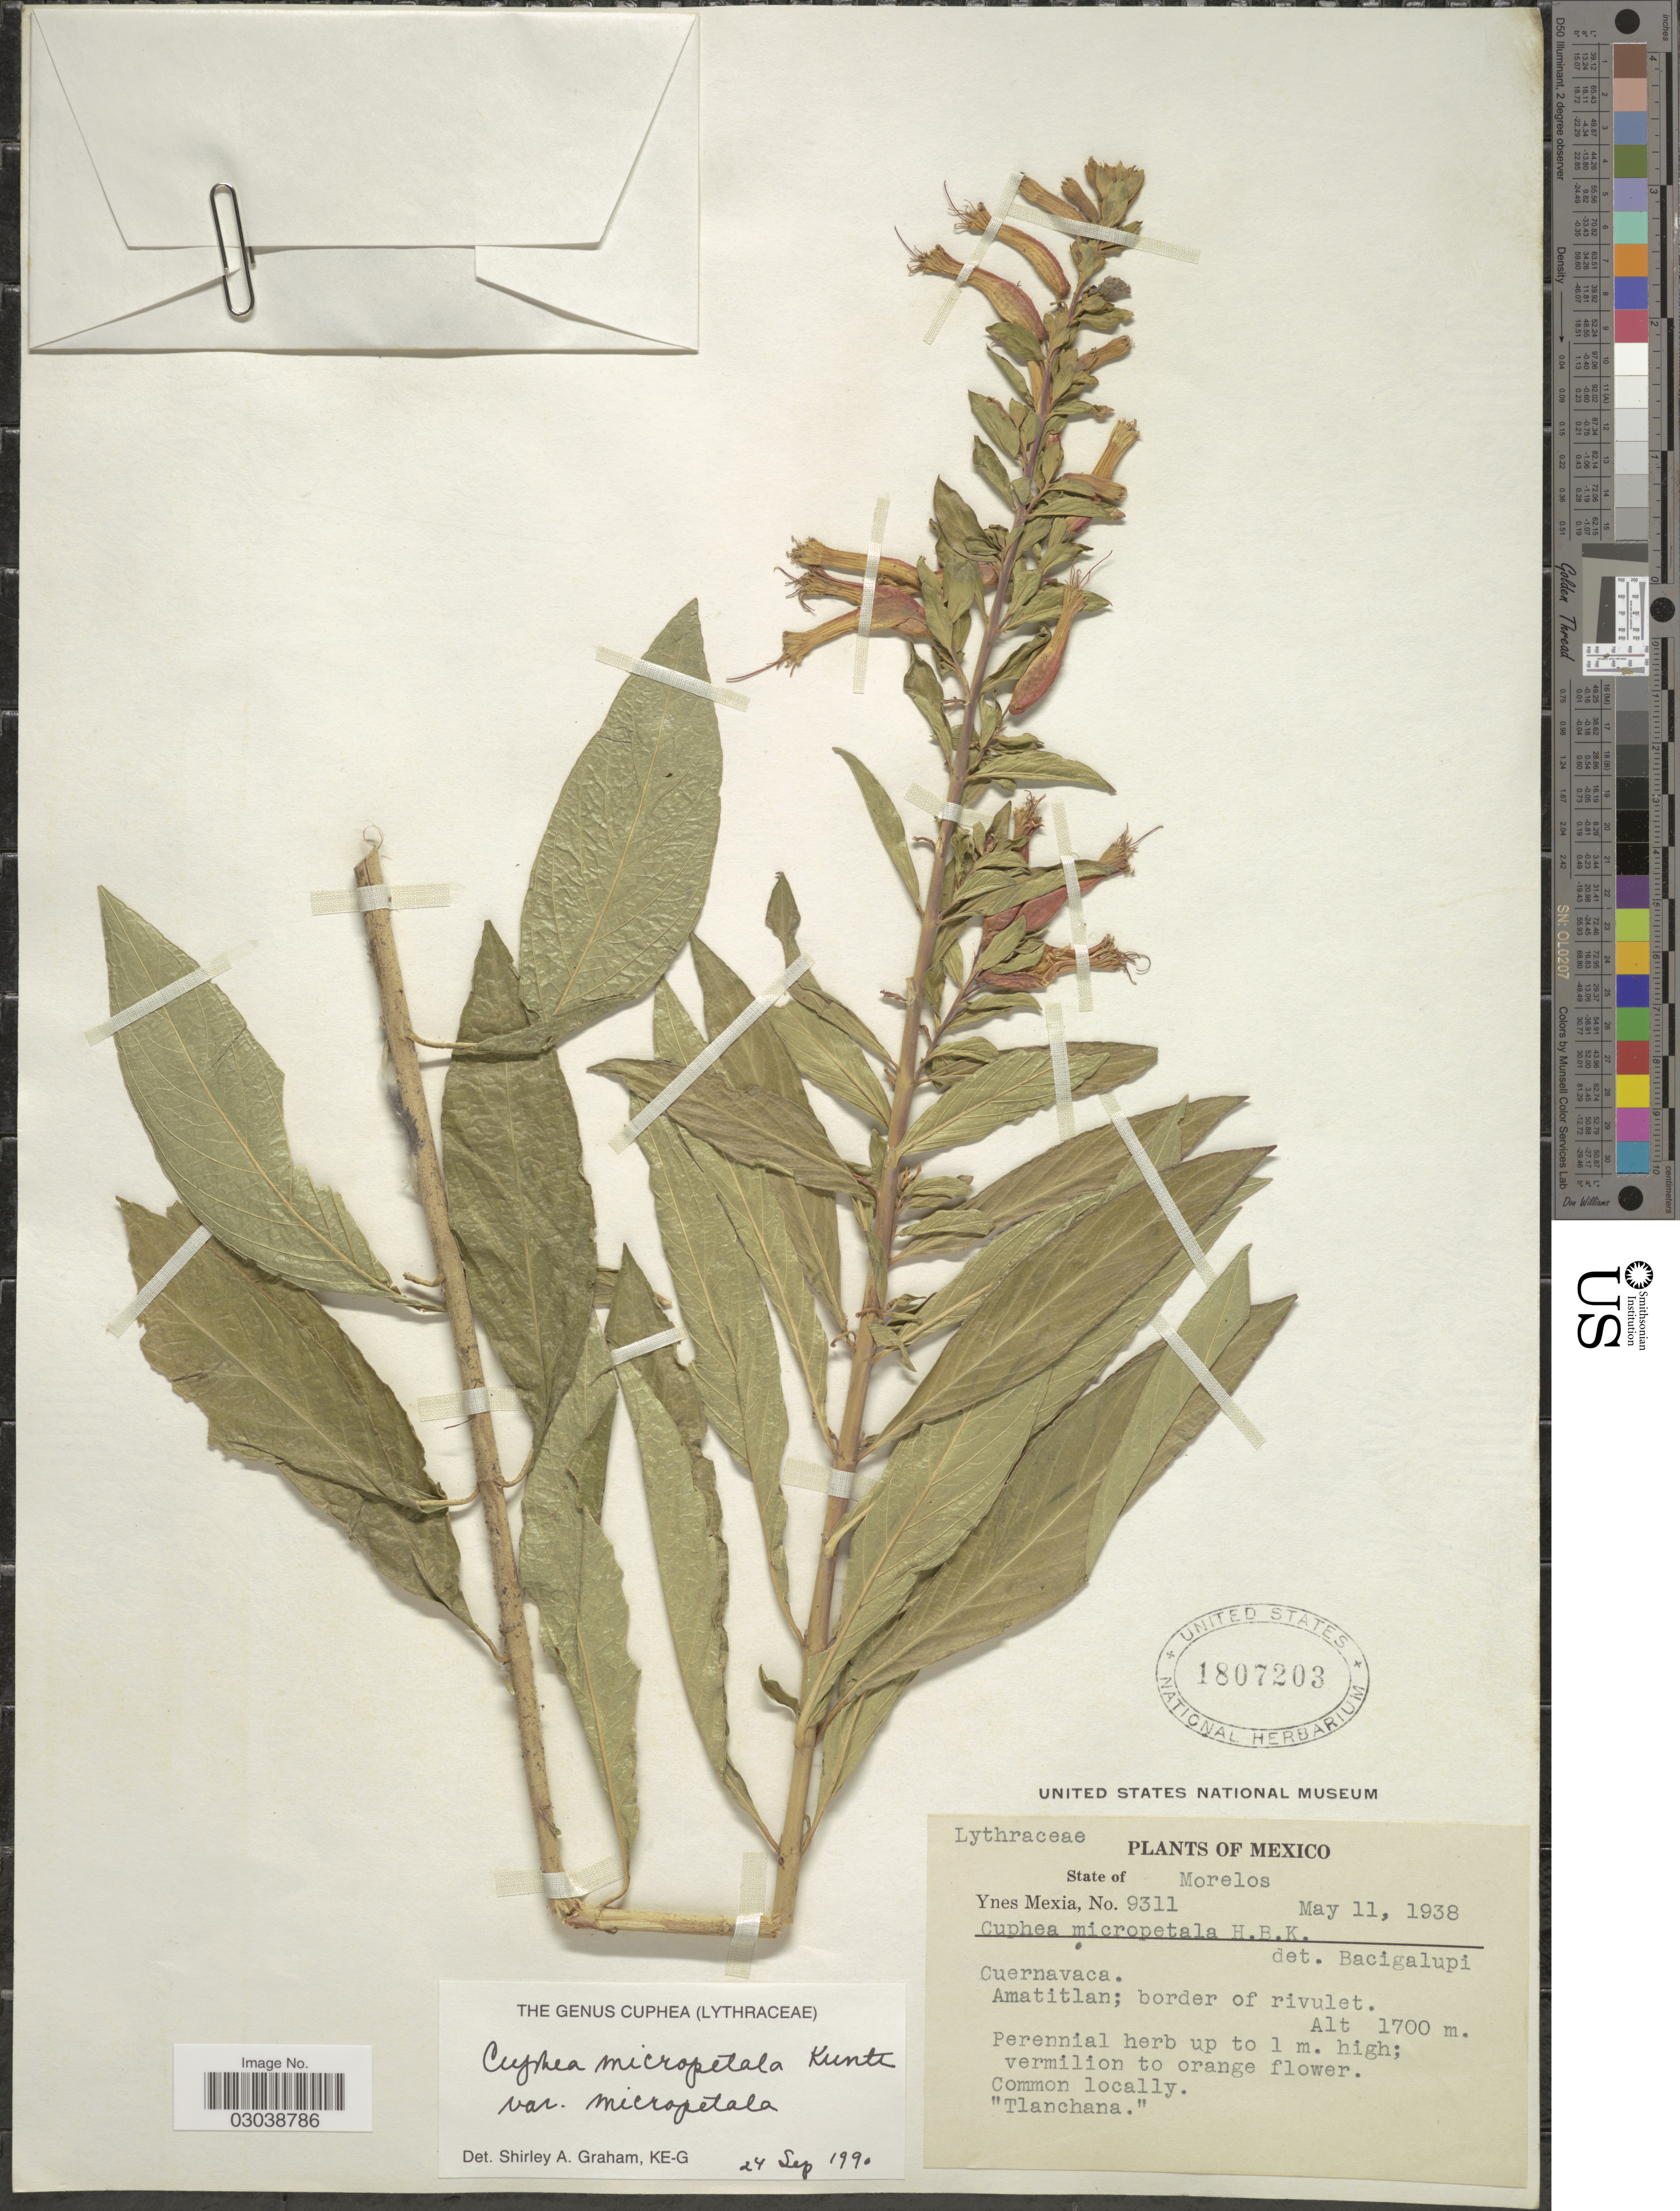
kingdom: Plantae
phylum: Tracheophyta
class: Magnoliopsida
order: Myrtales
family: Lythraceae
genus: Cuphea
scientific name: Cuphea micropetala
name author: Kunth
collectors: Y. Mexia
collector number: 9311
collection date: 1938-05-11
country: Mexico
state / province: Morelos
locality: Cuernavaca. Amatitlan; border of rivulet.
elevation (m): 1700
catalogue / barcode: US 1807203